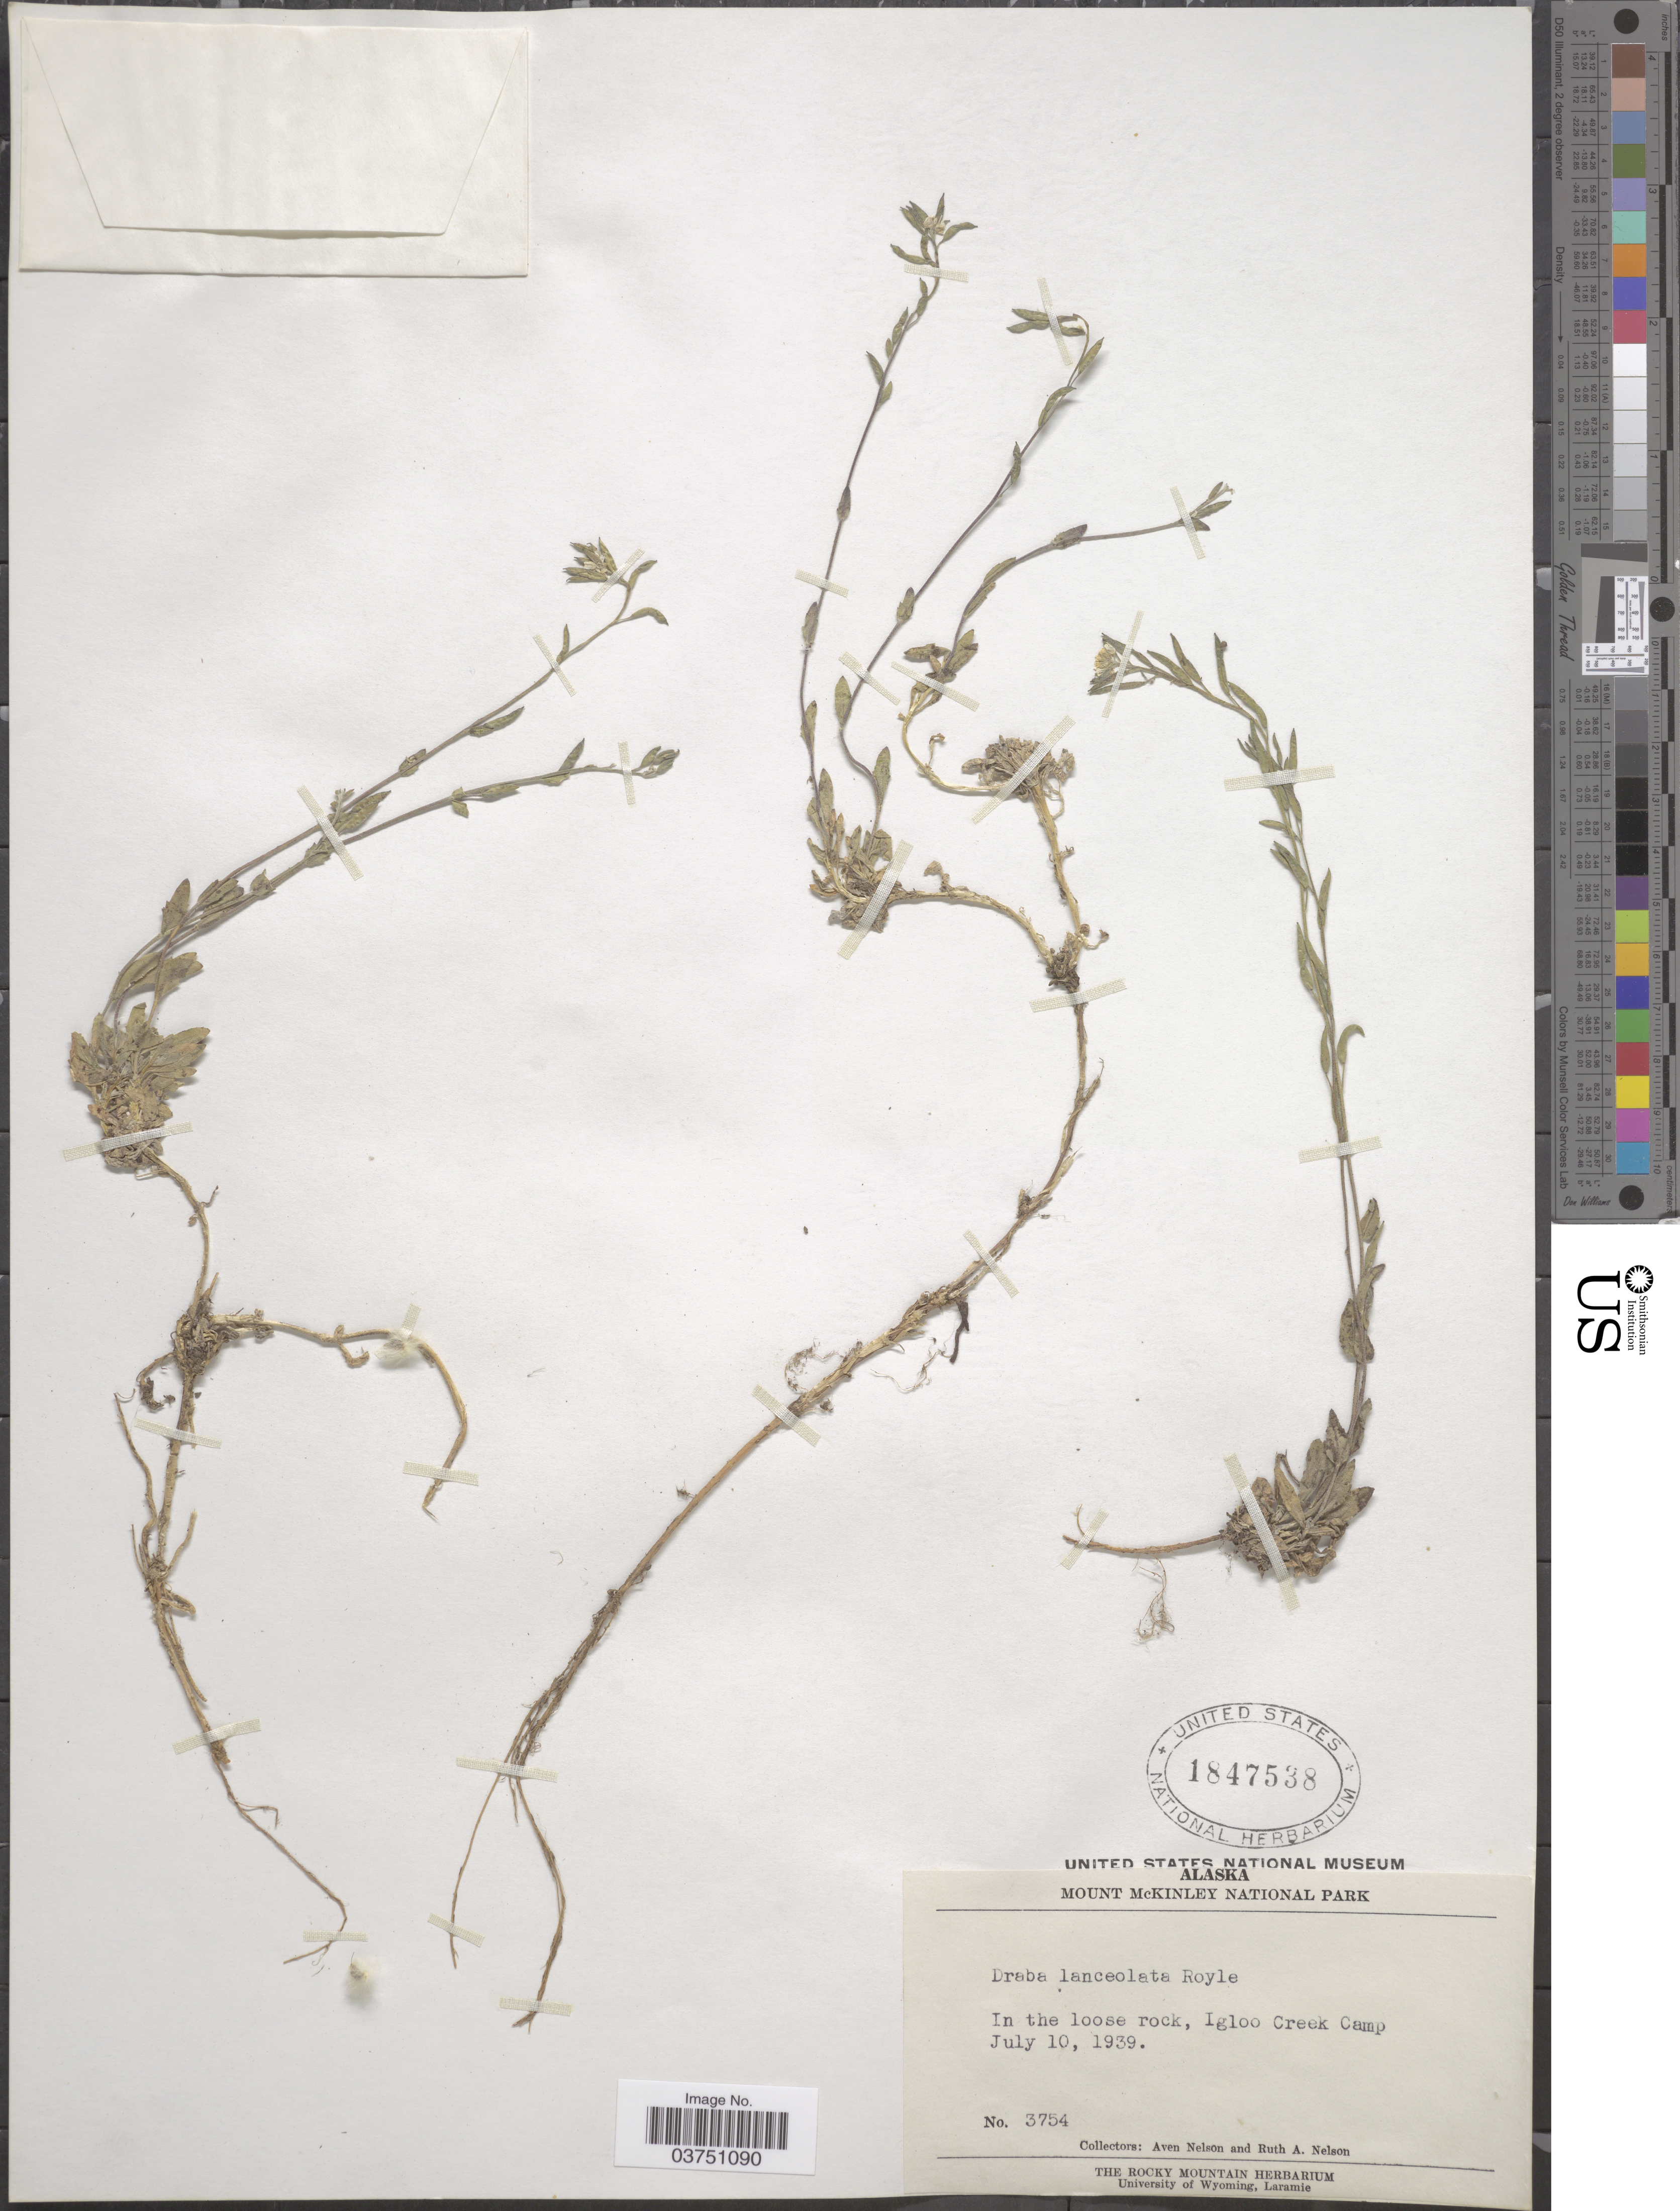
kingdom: Plantae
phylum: Tracheophyta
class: Magnoliopsida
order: Brassicales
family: Brassicaceae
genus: Draba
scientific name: Draba cana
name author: Rydb.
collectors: A. Nelson & R. A. Nelson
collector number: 3754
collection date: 1939-07-10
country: United States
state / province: Alaska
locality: Mount McKinley National Park. In the loose rock, Igloo Creek Camp.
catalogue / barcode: US 1847538